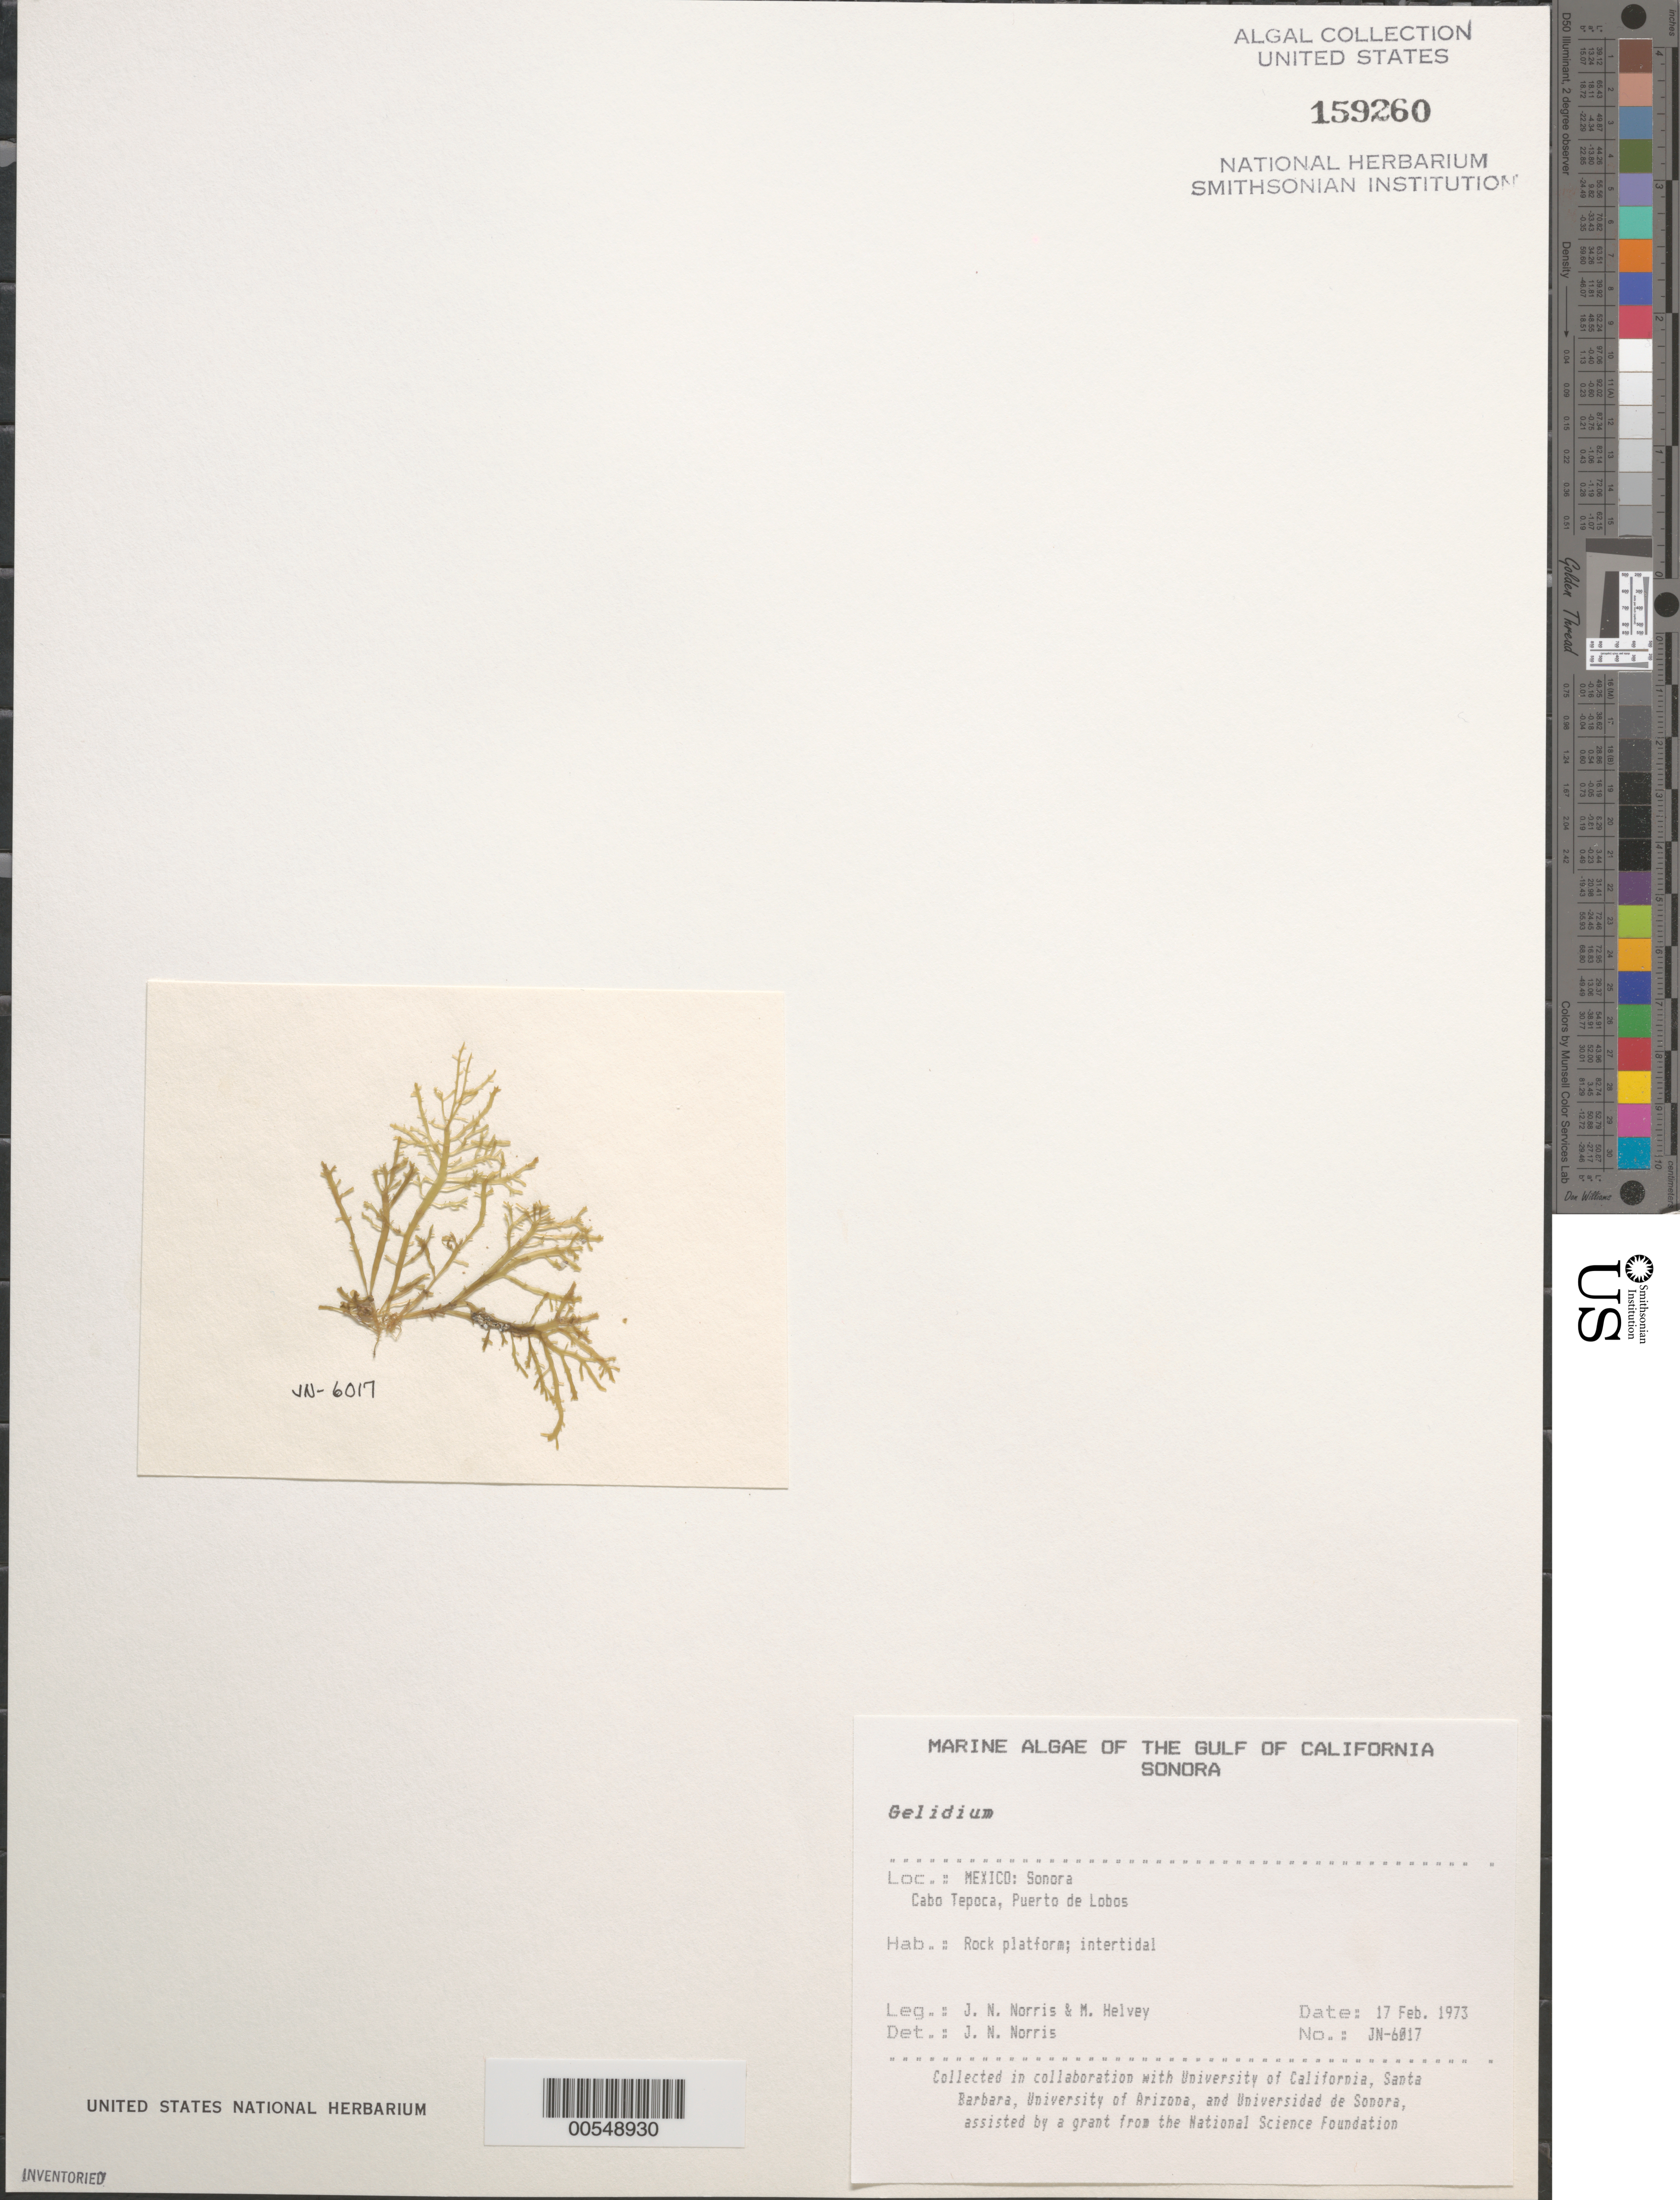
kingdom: Plantae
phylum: Rhodophyta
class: Florideophyceae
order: Gelidiales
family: Gelidiaceae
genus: Gelidium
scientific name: Gelidium sp.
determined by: Norris, James N.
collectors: J. N. Norris & M. Helvey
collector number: JN-6017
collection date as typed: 17 Feb 1973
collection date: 1973-02-17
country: Mexico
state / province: Sonora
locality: Cabo Tepoca, Puerto de Lobos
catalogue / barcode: US 159260